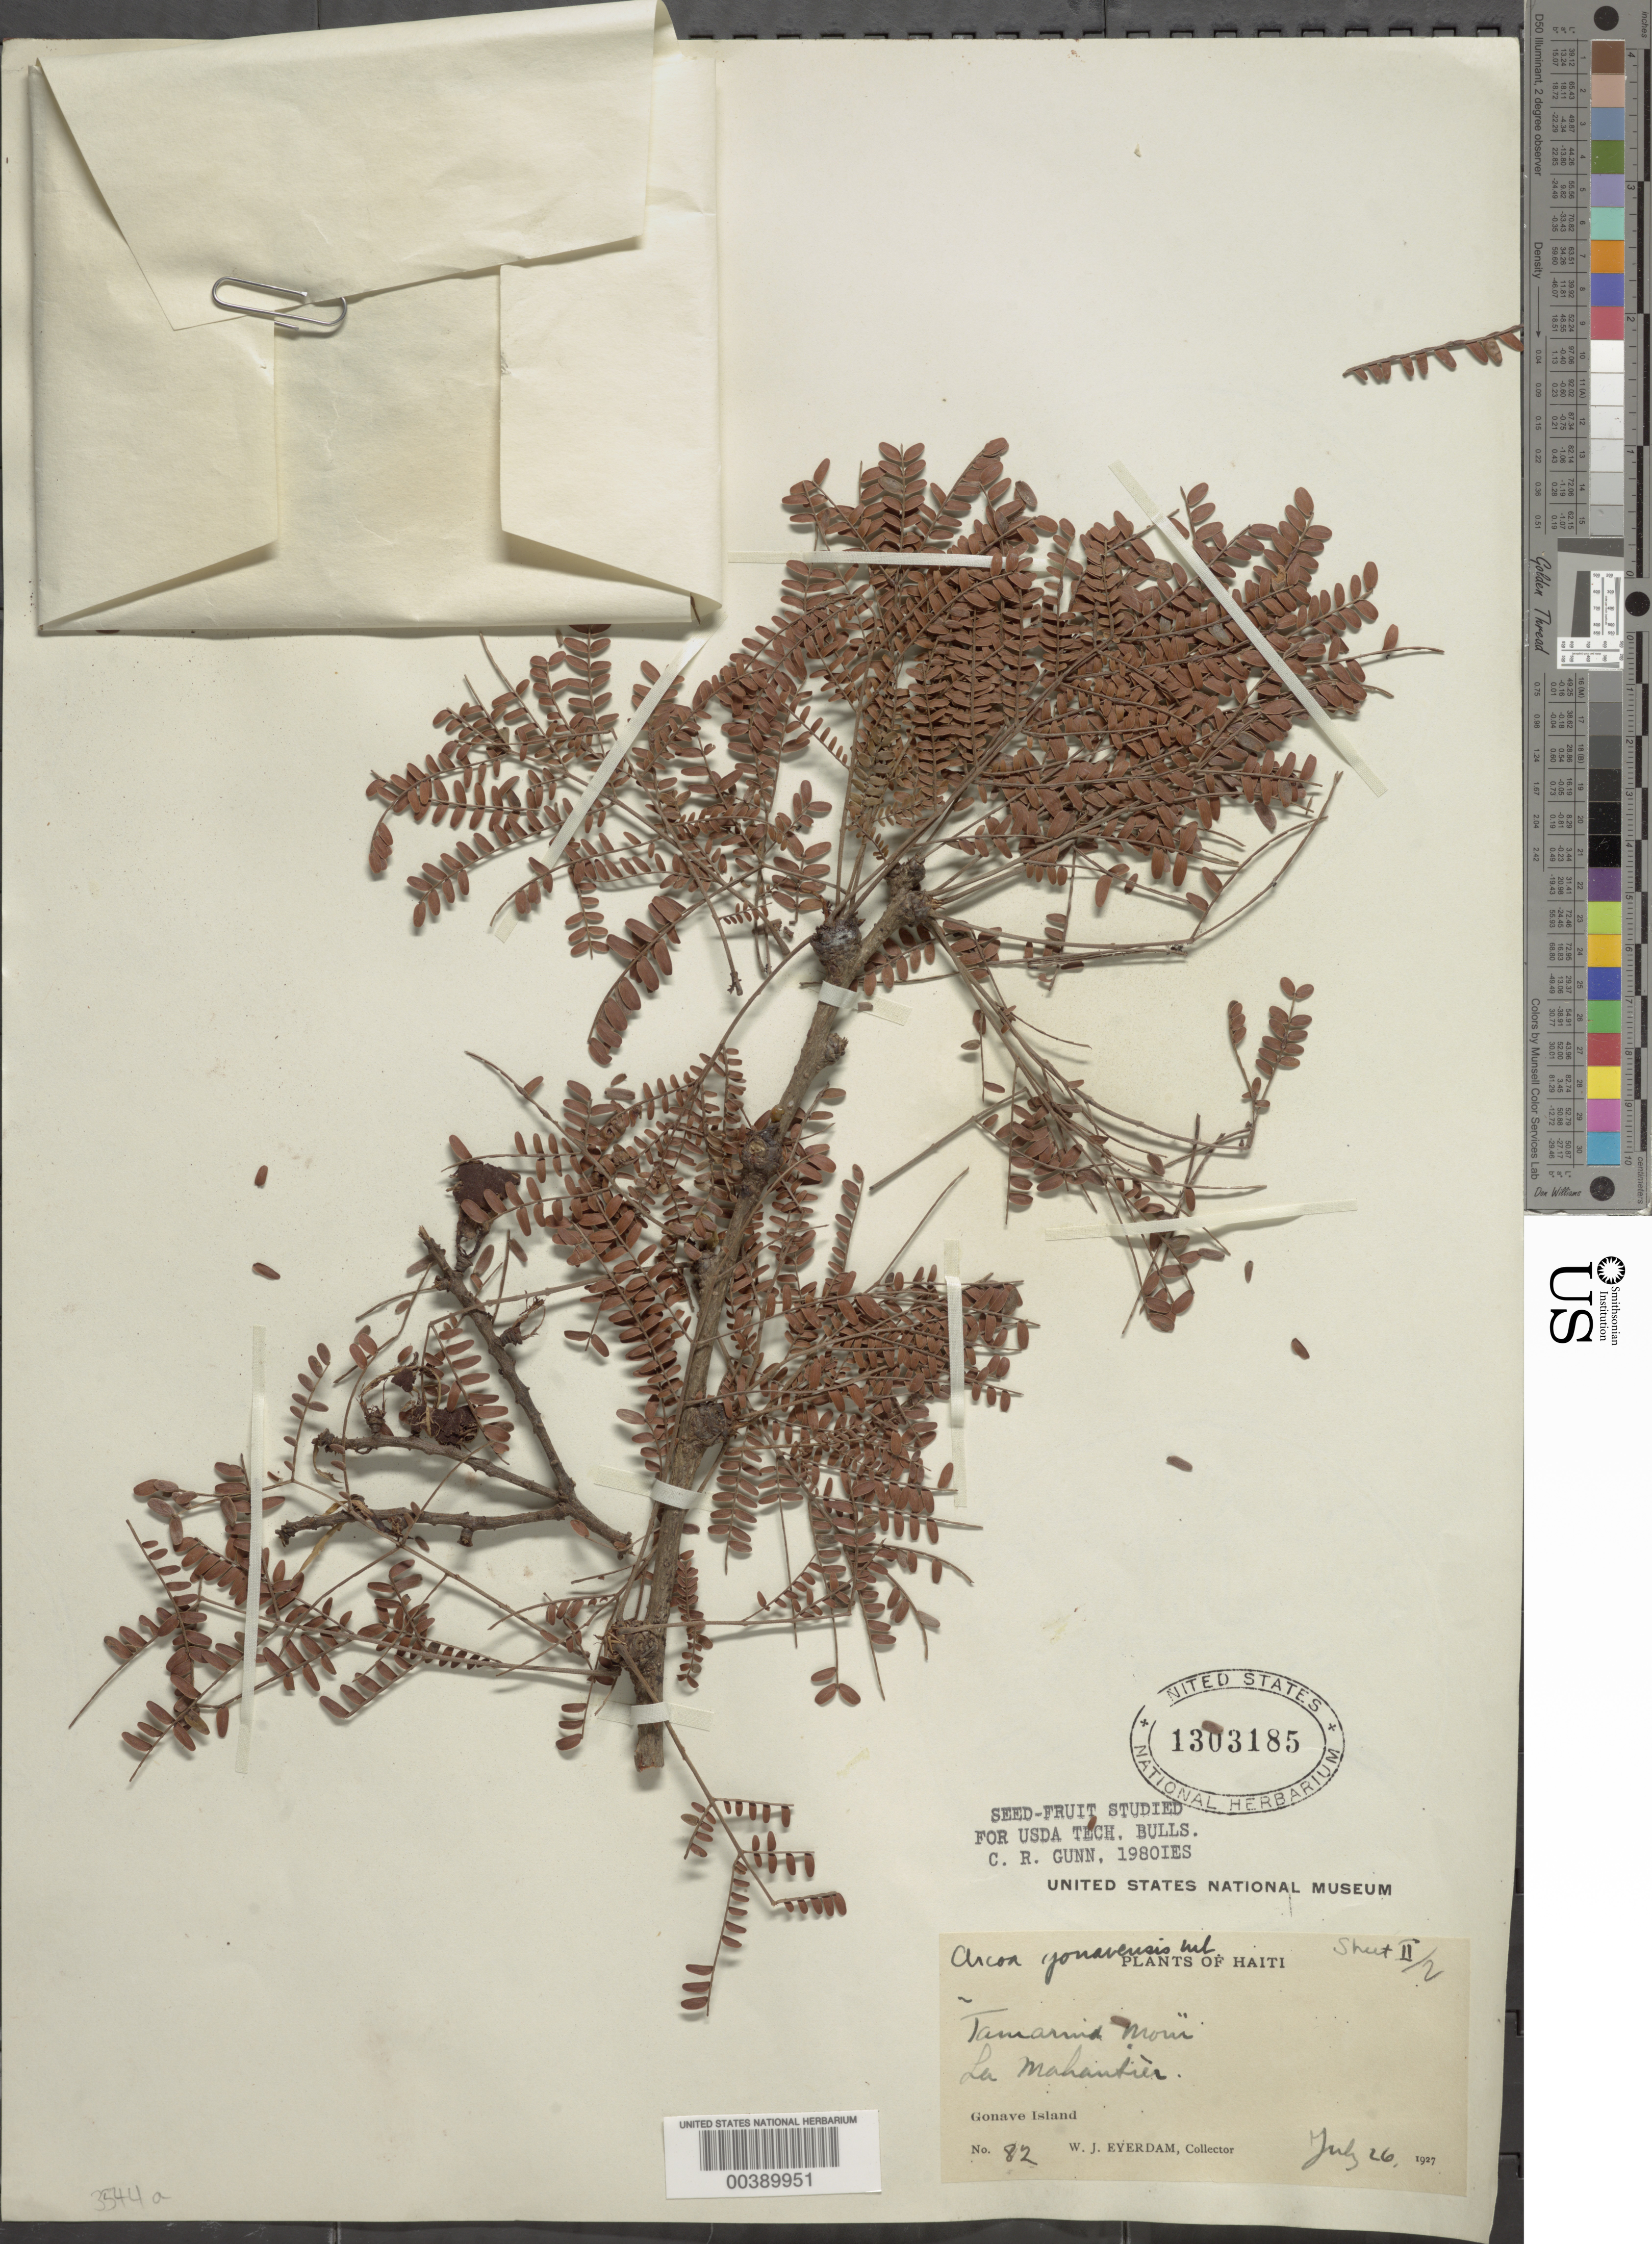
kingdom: Plantae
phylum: Tracheophyta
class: Magnoliopsida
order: Fabales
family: Fabaceae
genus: Arcoa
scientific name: Arcoa gonavensis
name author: Urb.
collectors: W. J. Eyerdam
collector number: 82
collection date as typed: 26 Jul 1927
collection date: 1927-07-26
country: Haiti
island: Hispaniola Island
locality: La mahantier; gonave i.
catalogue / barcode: US 1303185